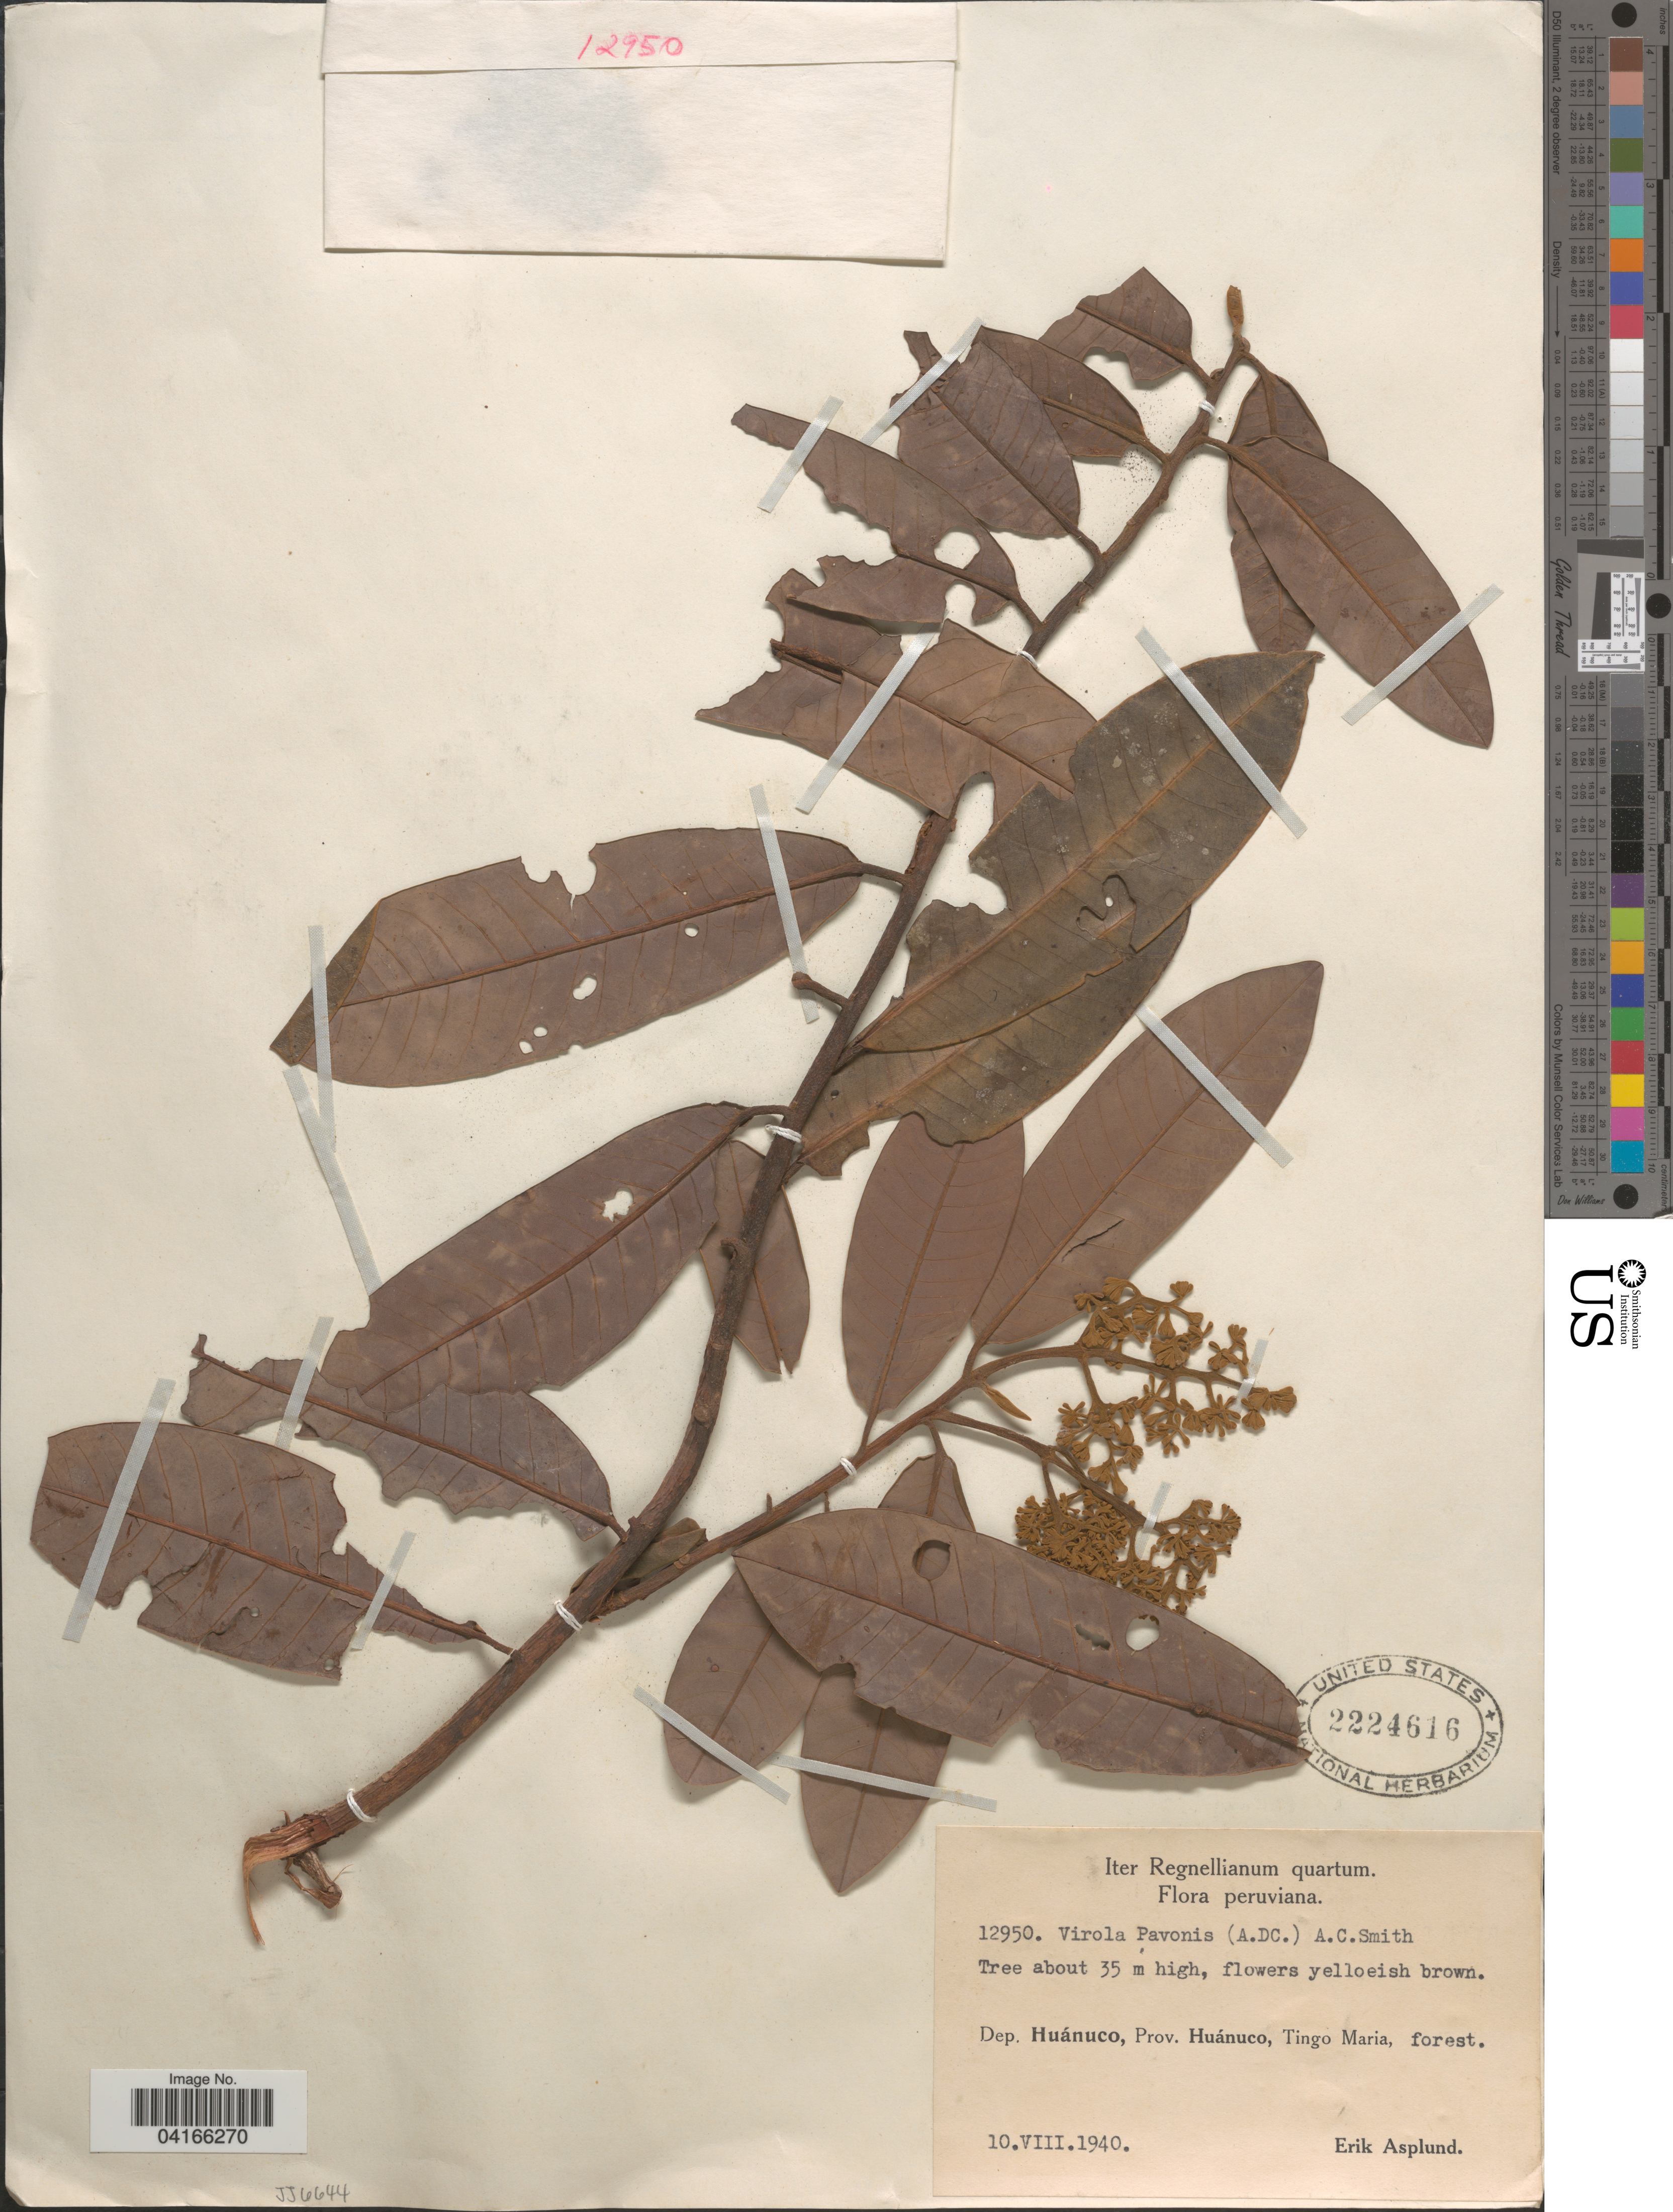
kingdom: Plantae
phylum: Tracheophyta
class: Magnoliopsida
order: Magnoliales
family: Myristicaceae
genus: Virola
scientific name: Virola pavonis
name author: (A. DC.) A.C. Sm.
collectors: E. Asplund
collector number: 12950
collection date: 1940-08-10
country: Peru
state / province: Huánuco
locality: Iter Regnellianum quartum. Peruviana. Dep. Huánuco, Prov. Huánuco, Tingo Maria.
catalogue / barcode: US 2224616